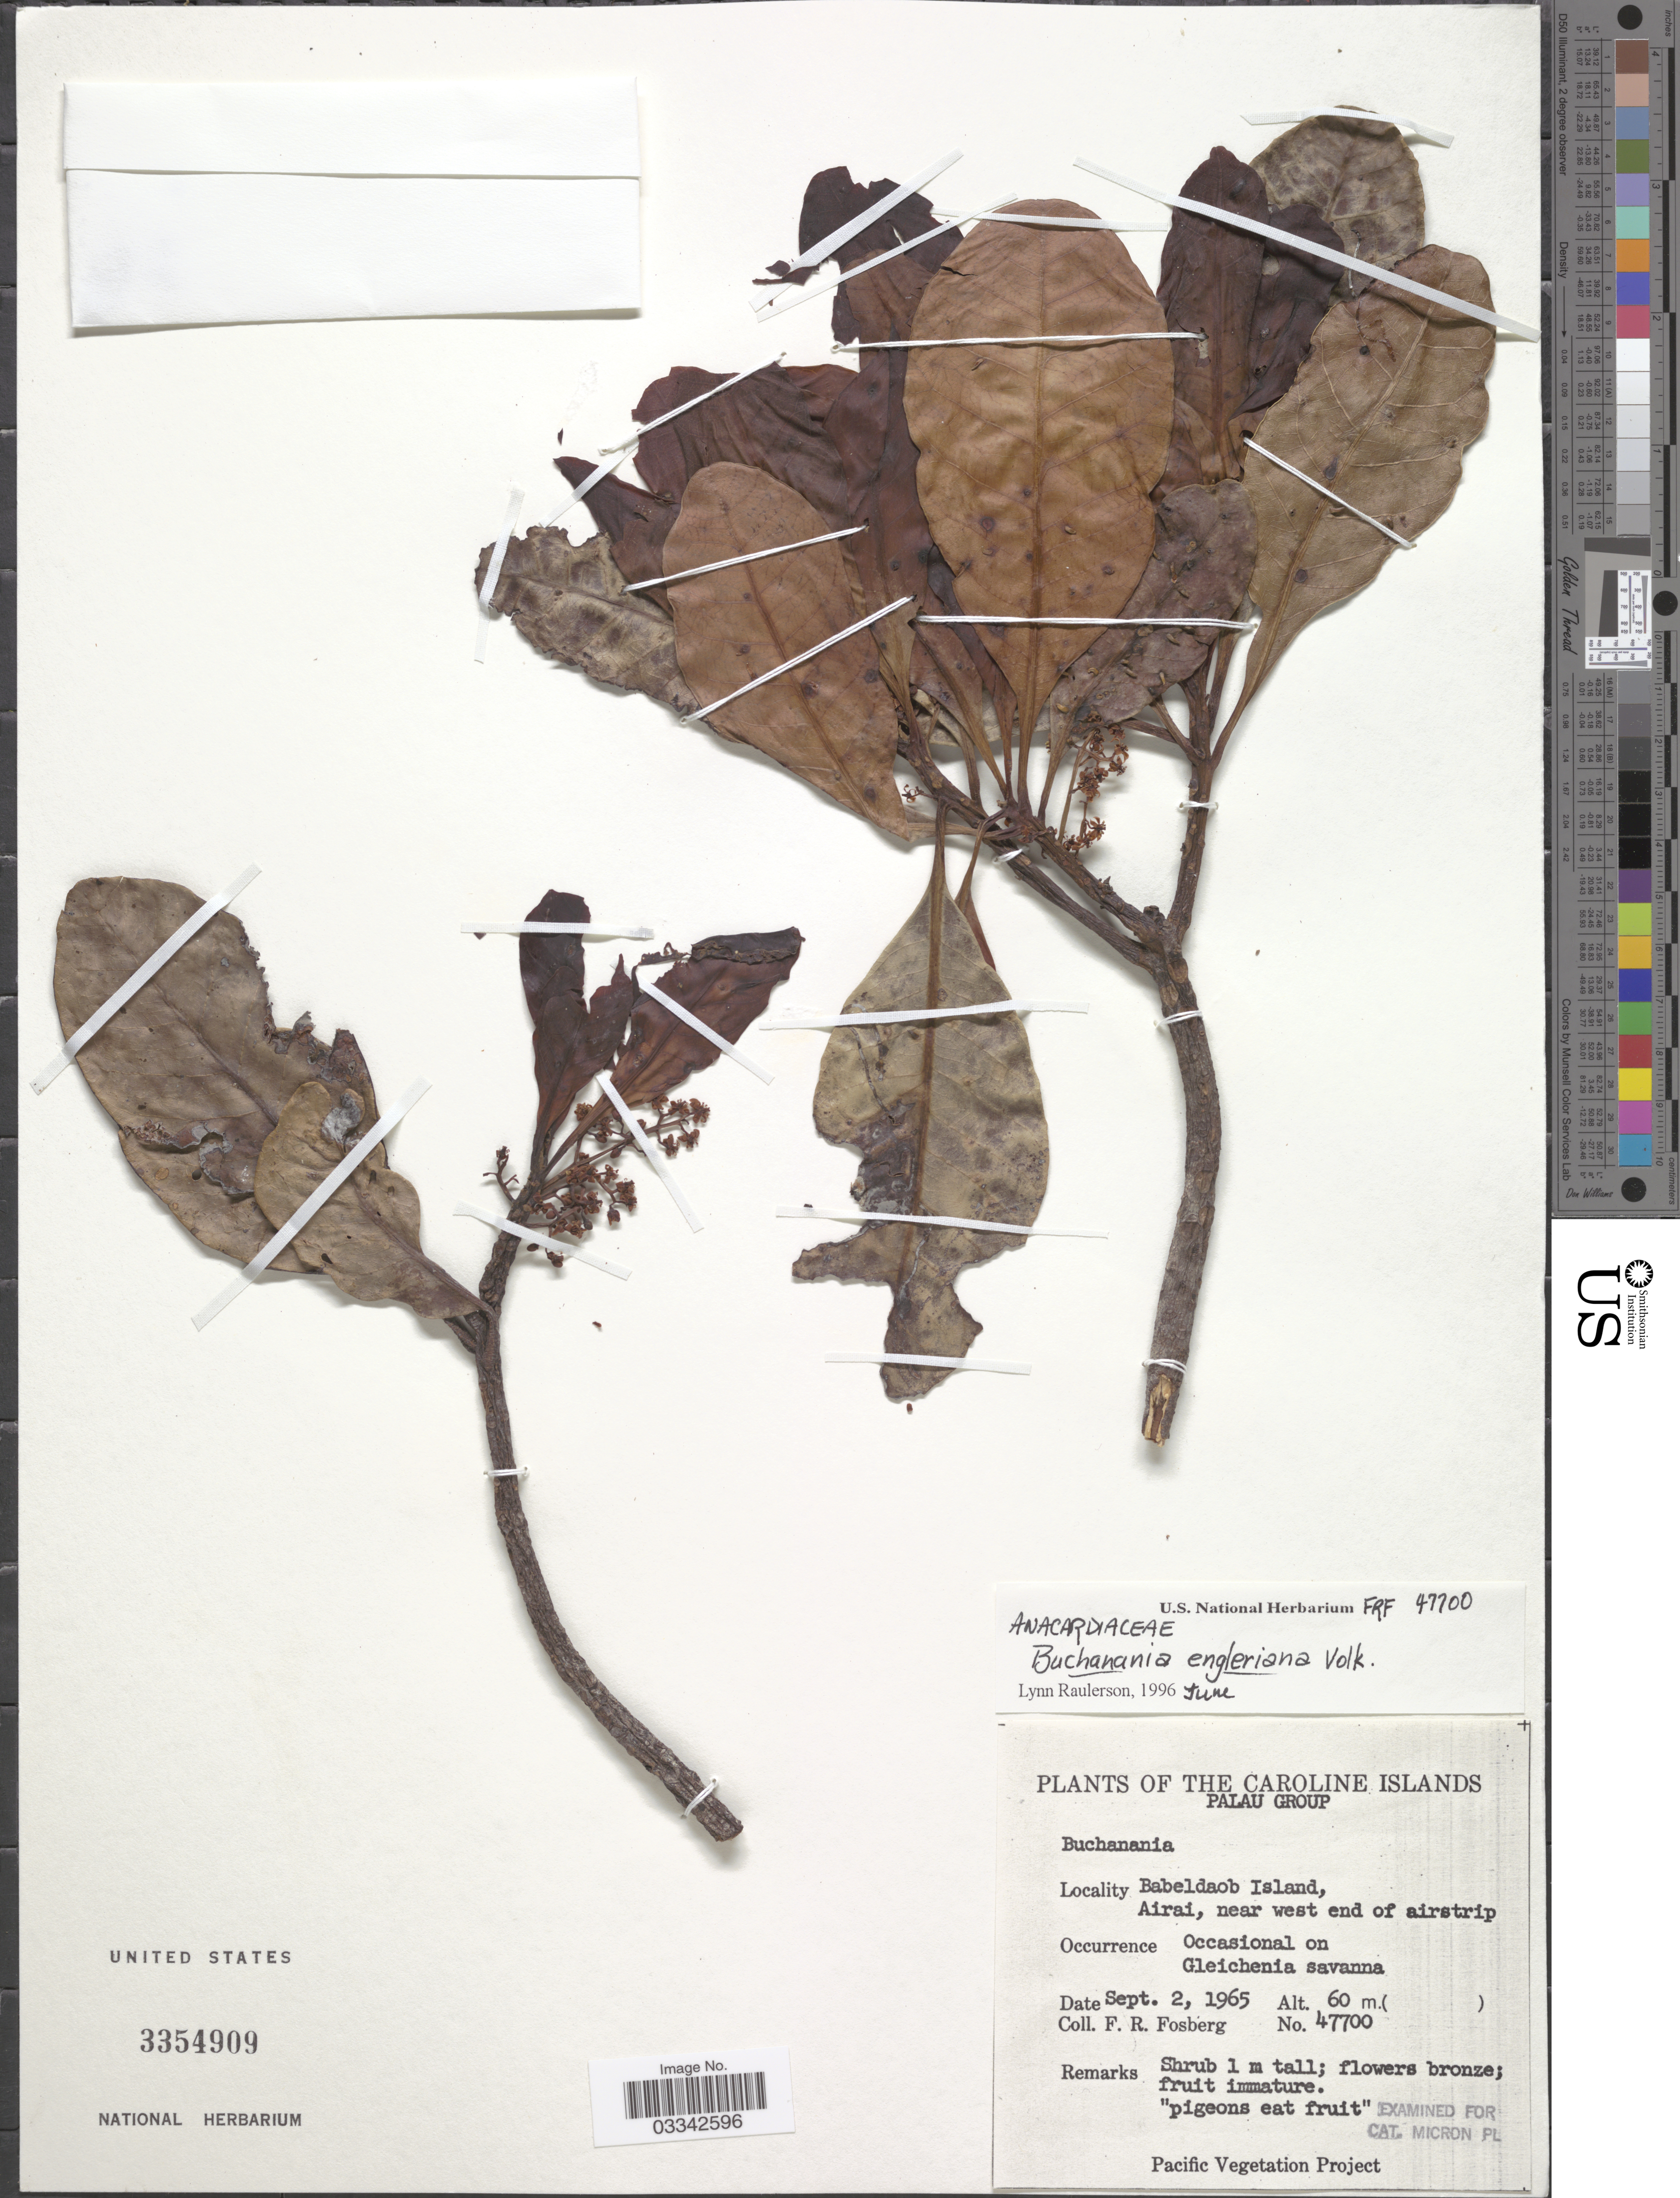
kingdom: Plantae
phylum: Tracheophyta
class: Magnoliopsida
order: Sapindales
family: Anacardiaceae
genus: Buchanania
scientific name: Buchanania engleriana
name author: Volkens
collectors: F. R. Fosberg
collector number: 47700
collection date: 1965-09-02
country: Palau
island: Babeldaob [Babelthuap]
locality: The Caroline Islands. Palau Group. Babeldaob Island, Airai, near west end of airstrip. Occasional on Gleichenia savanna.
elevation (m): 60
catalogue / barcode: US 3354909